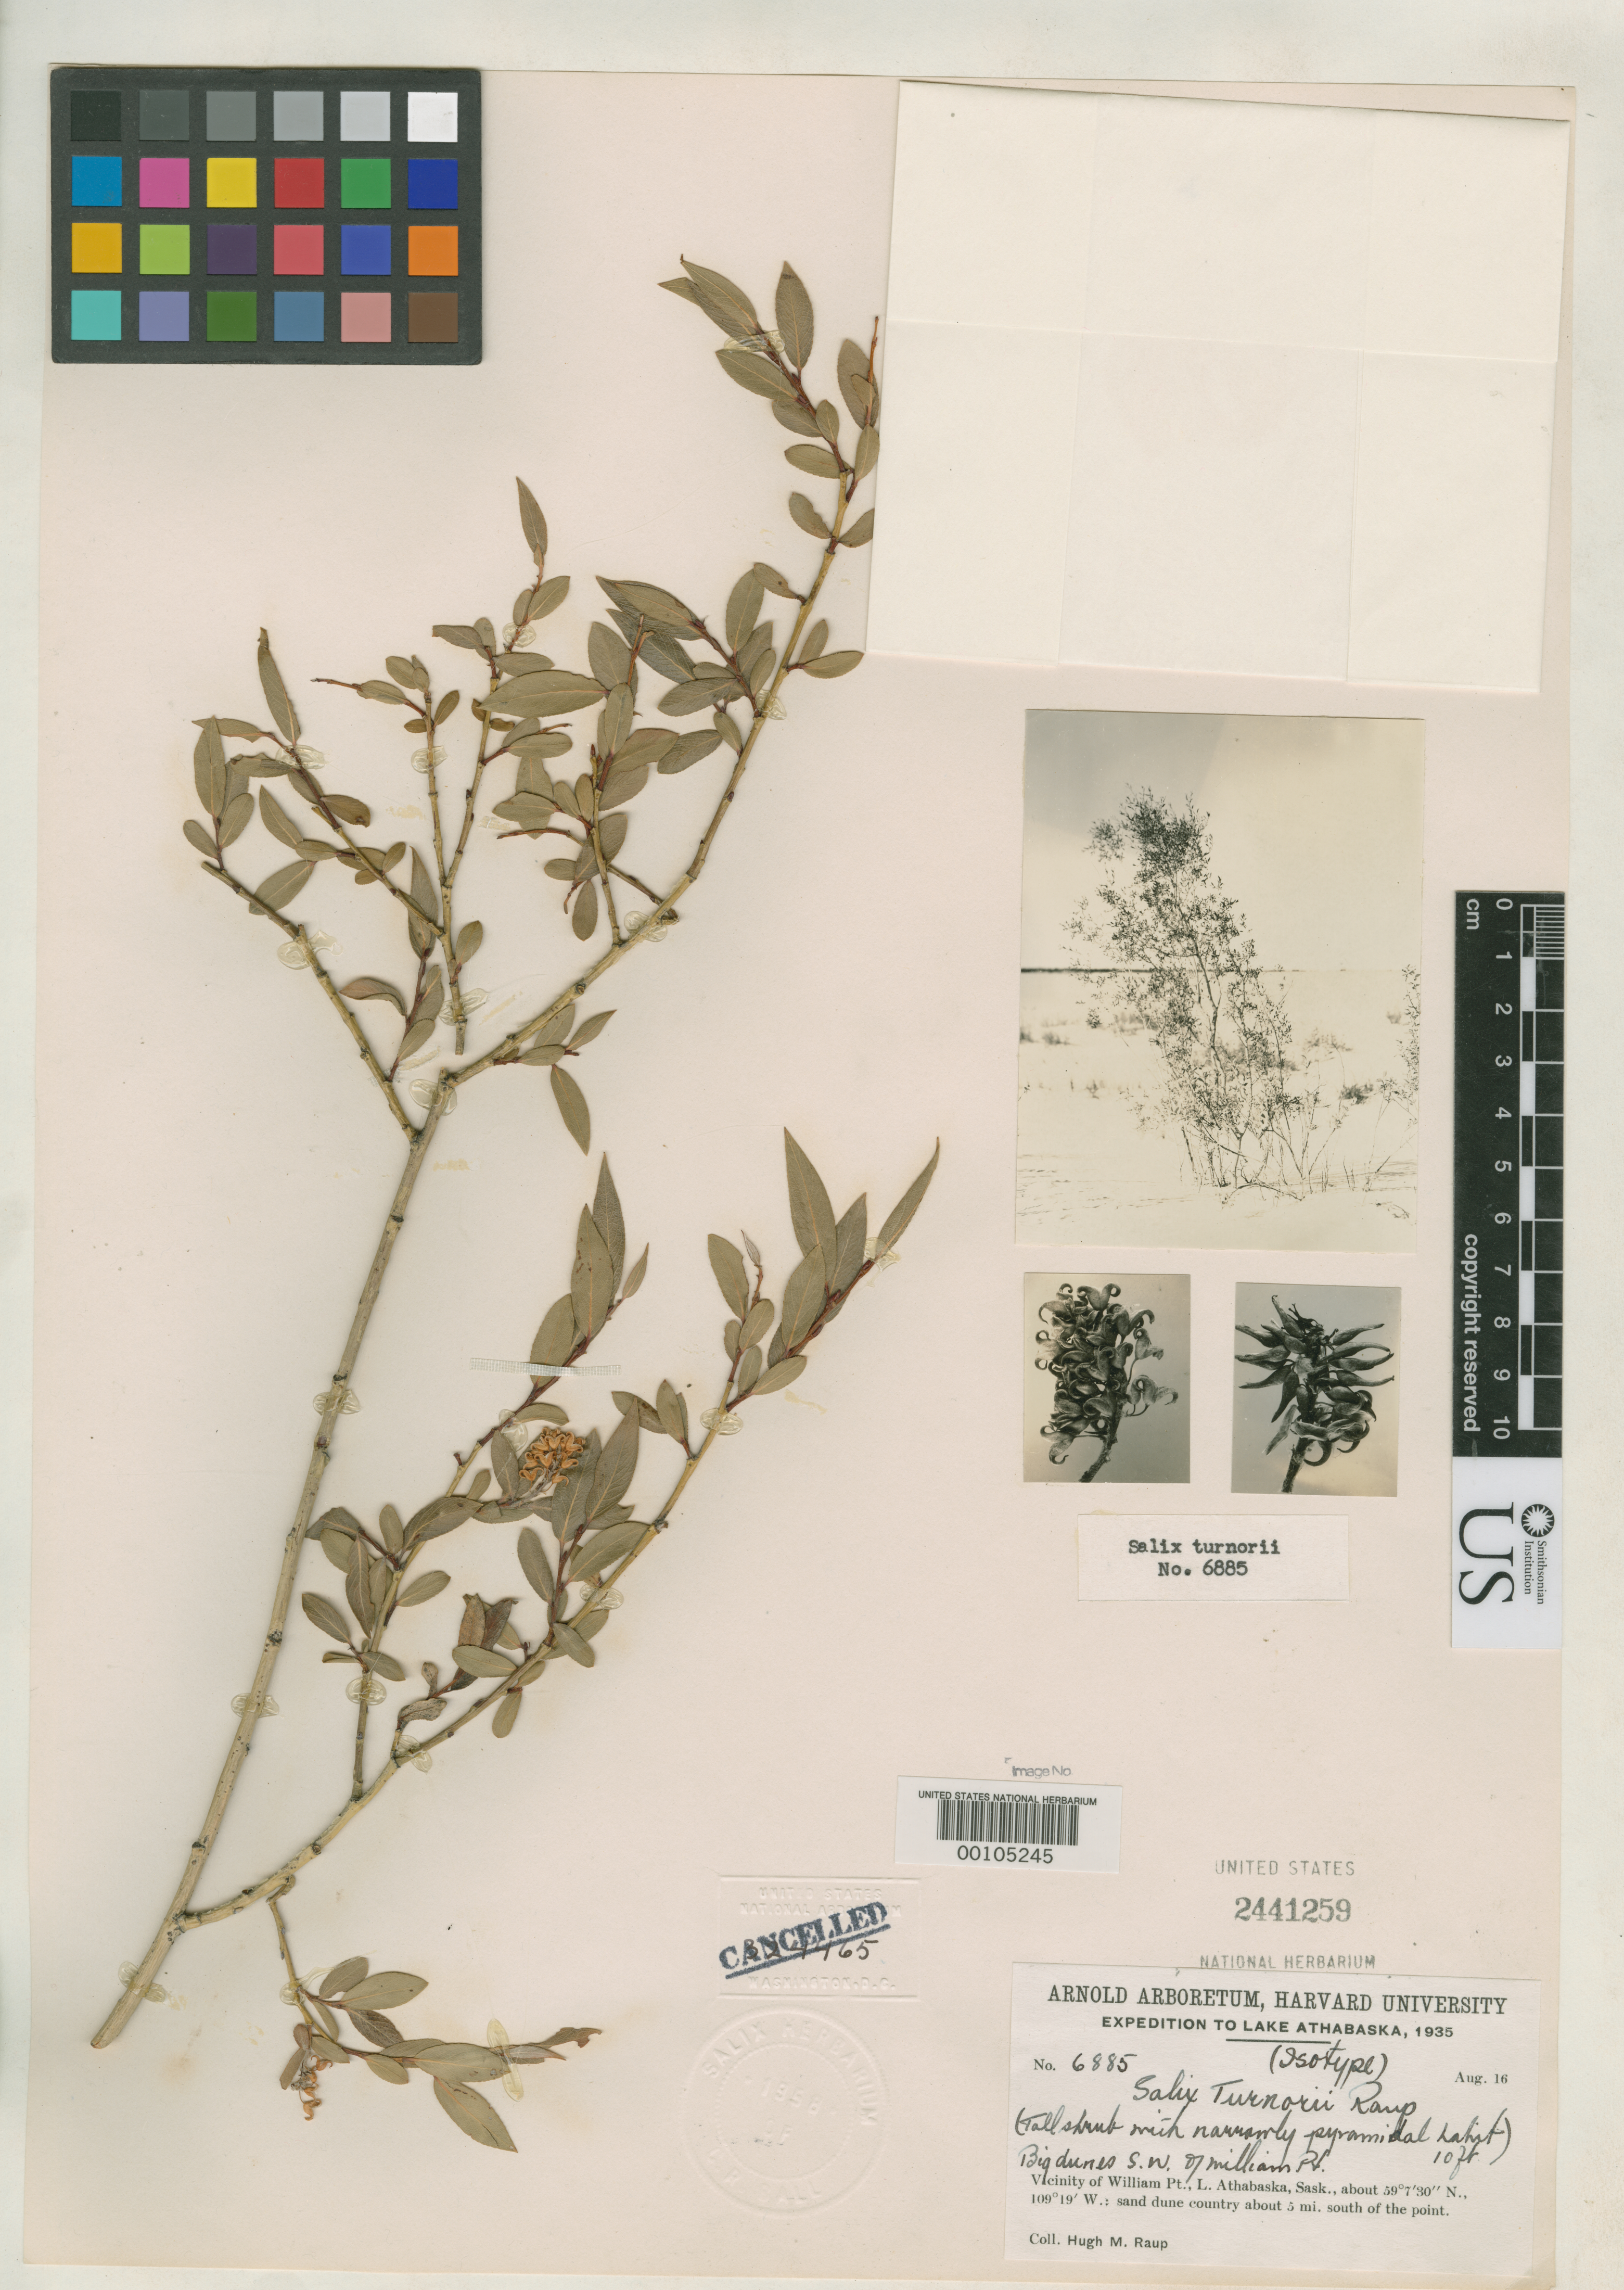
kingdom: Plantae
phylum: Tracheophyta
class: Magnoliopsida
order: Malpighiales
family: Salicaceae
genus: Salix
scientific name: Salix turnorii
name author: Raup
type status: Isotype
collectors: H. Raup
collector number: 6885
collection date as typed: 16 Aug 1935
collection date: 1935-08-16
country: Canada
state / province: Saskatchewan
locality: S shore of Lake Athabaska.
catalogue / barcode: US 2441259